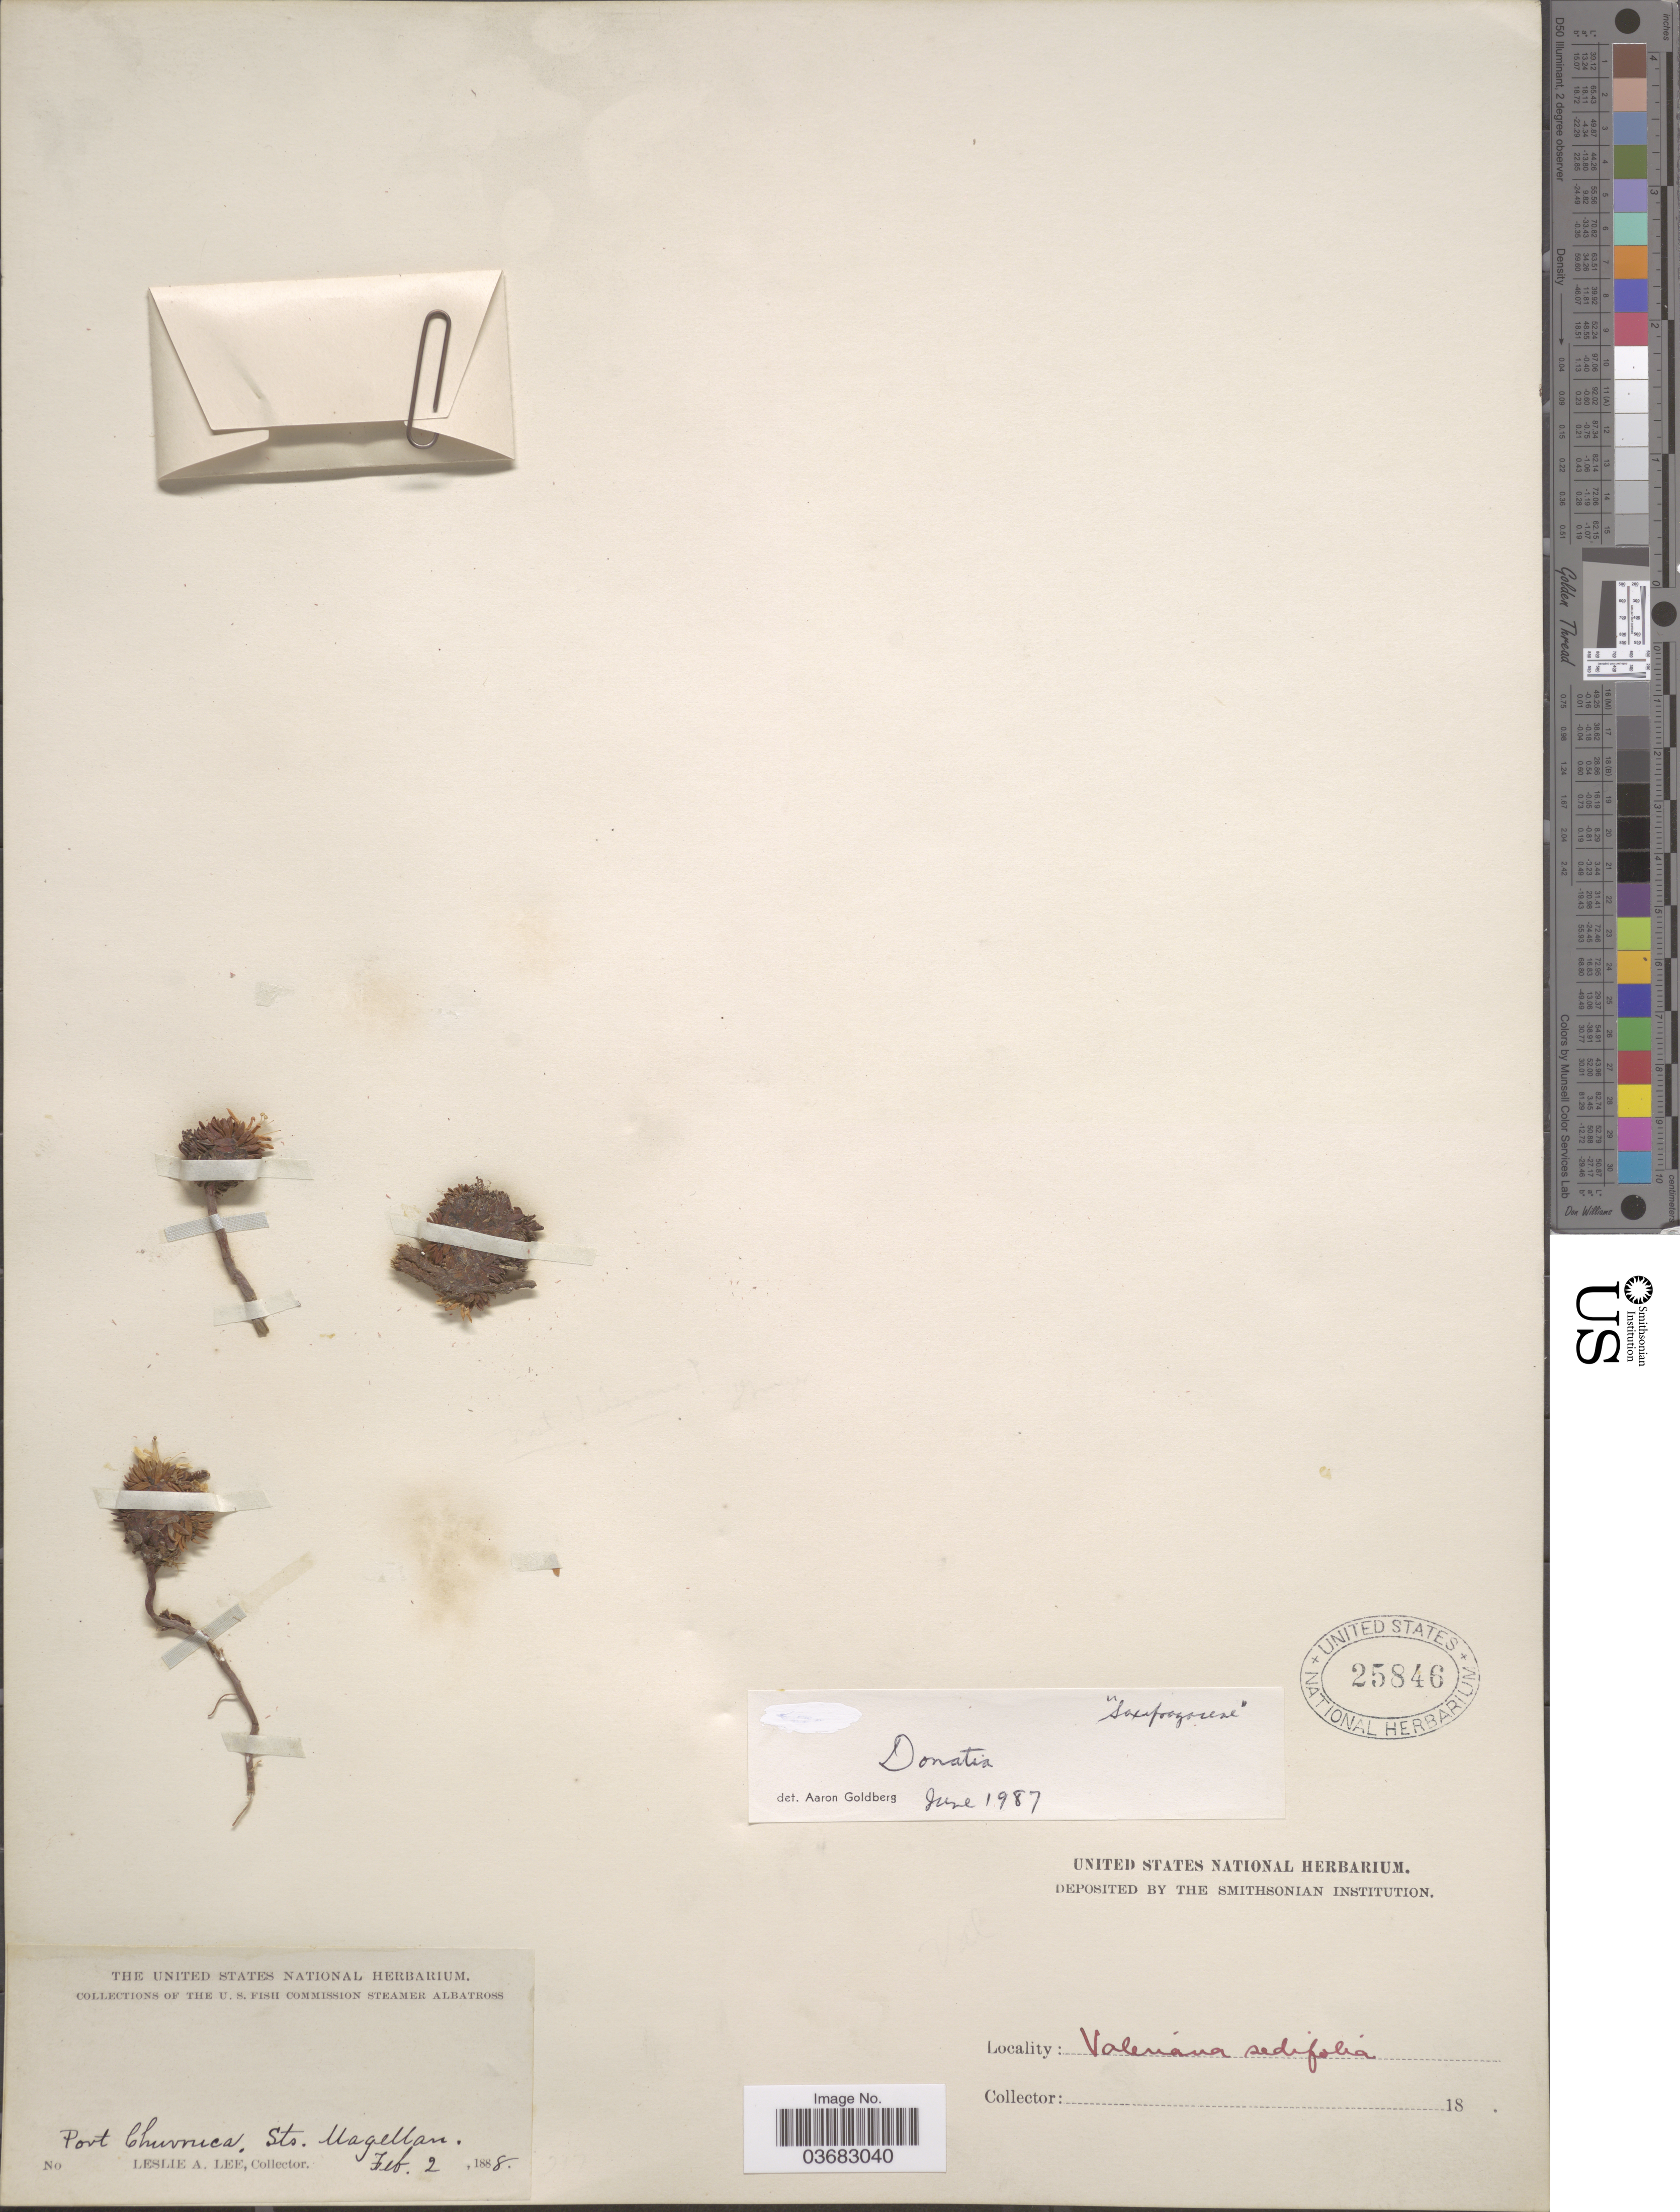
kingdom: Plantae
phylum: Tracheophyta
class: Magnoliopsida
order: Asterales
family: Stylidiaceae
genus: Donatia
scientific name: Donatia fascicularis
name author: J.R. Forst. & G. Forst.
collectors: L. Lee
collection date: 1888-02-02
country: Chile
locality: Port Churruca, Sts. Magellan.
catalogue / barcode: US 25846